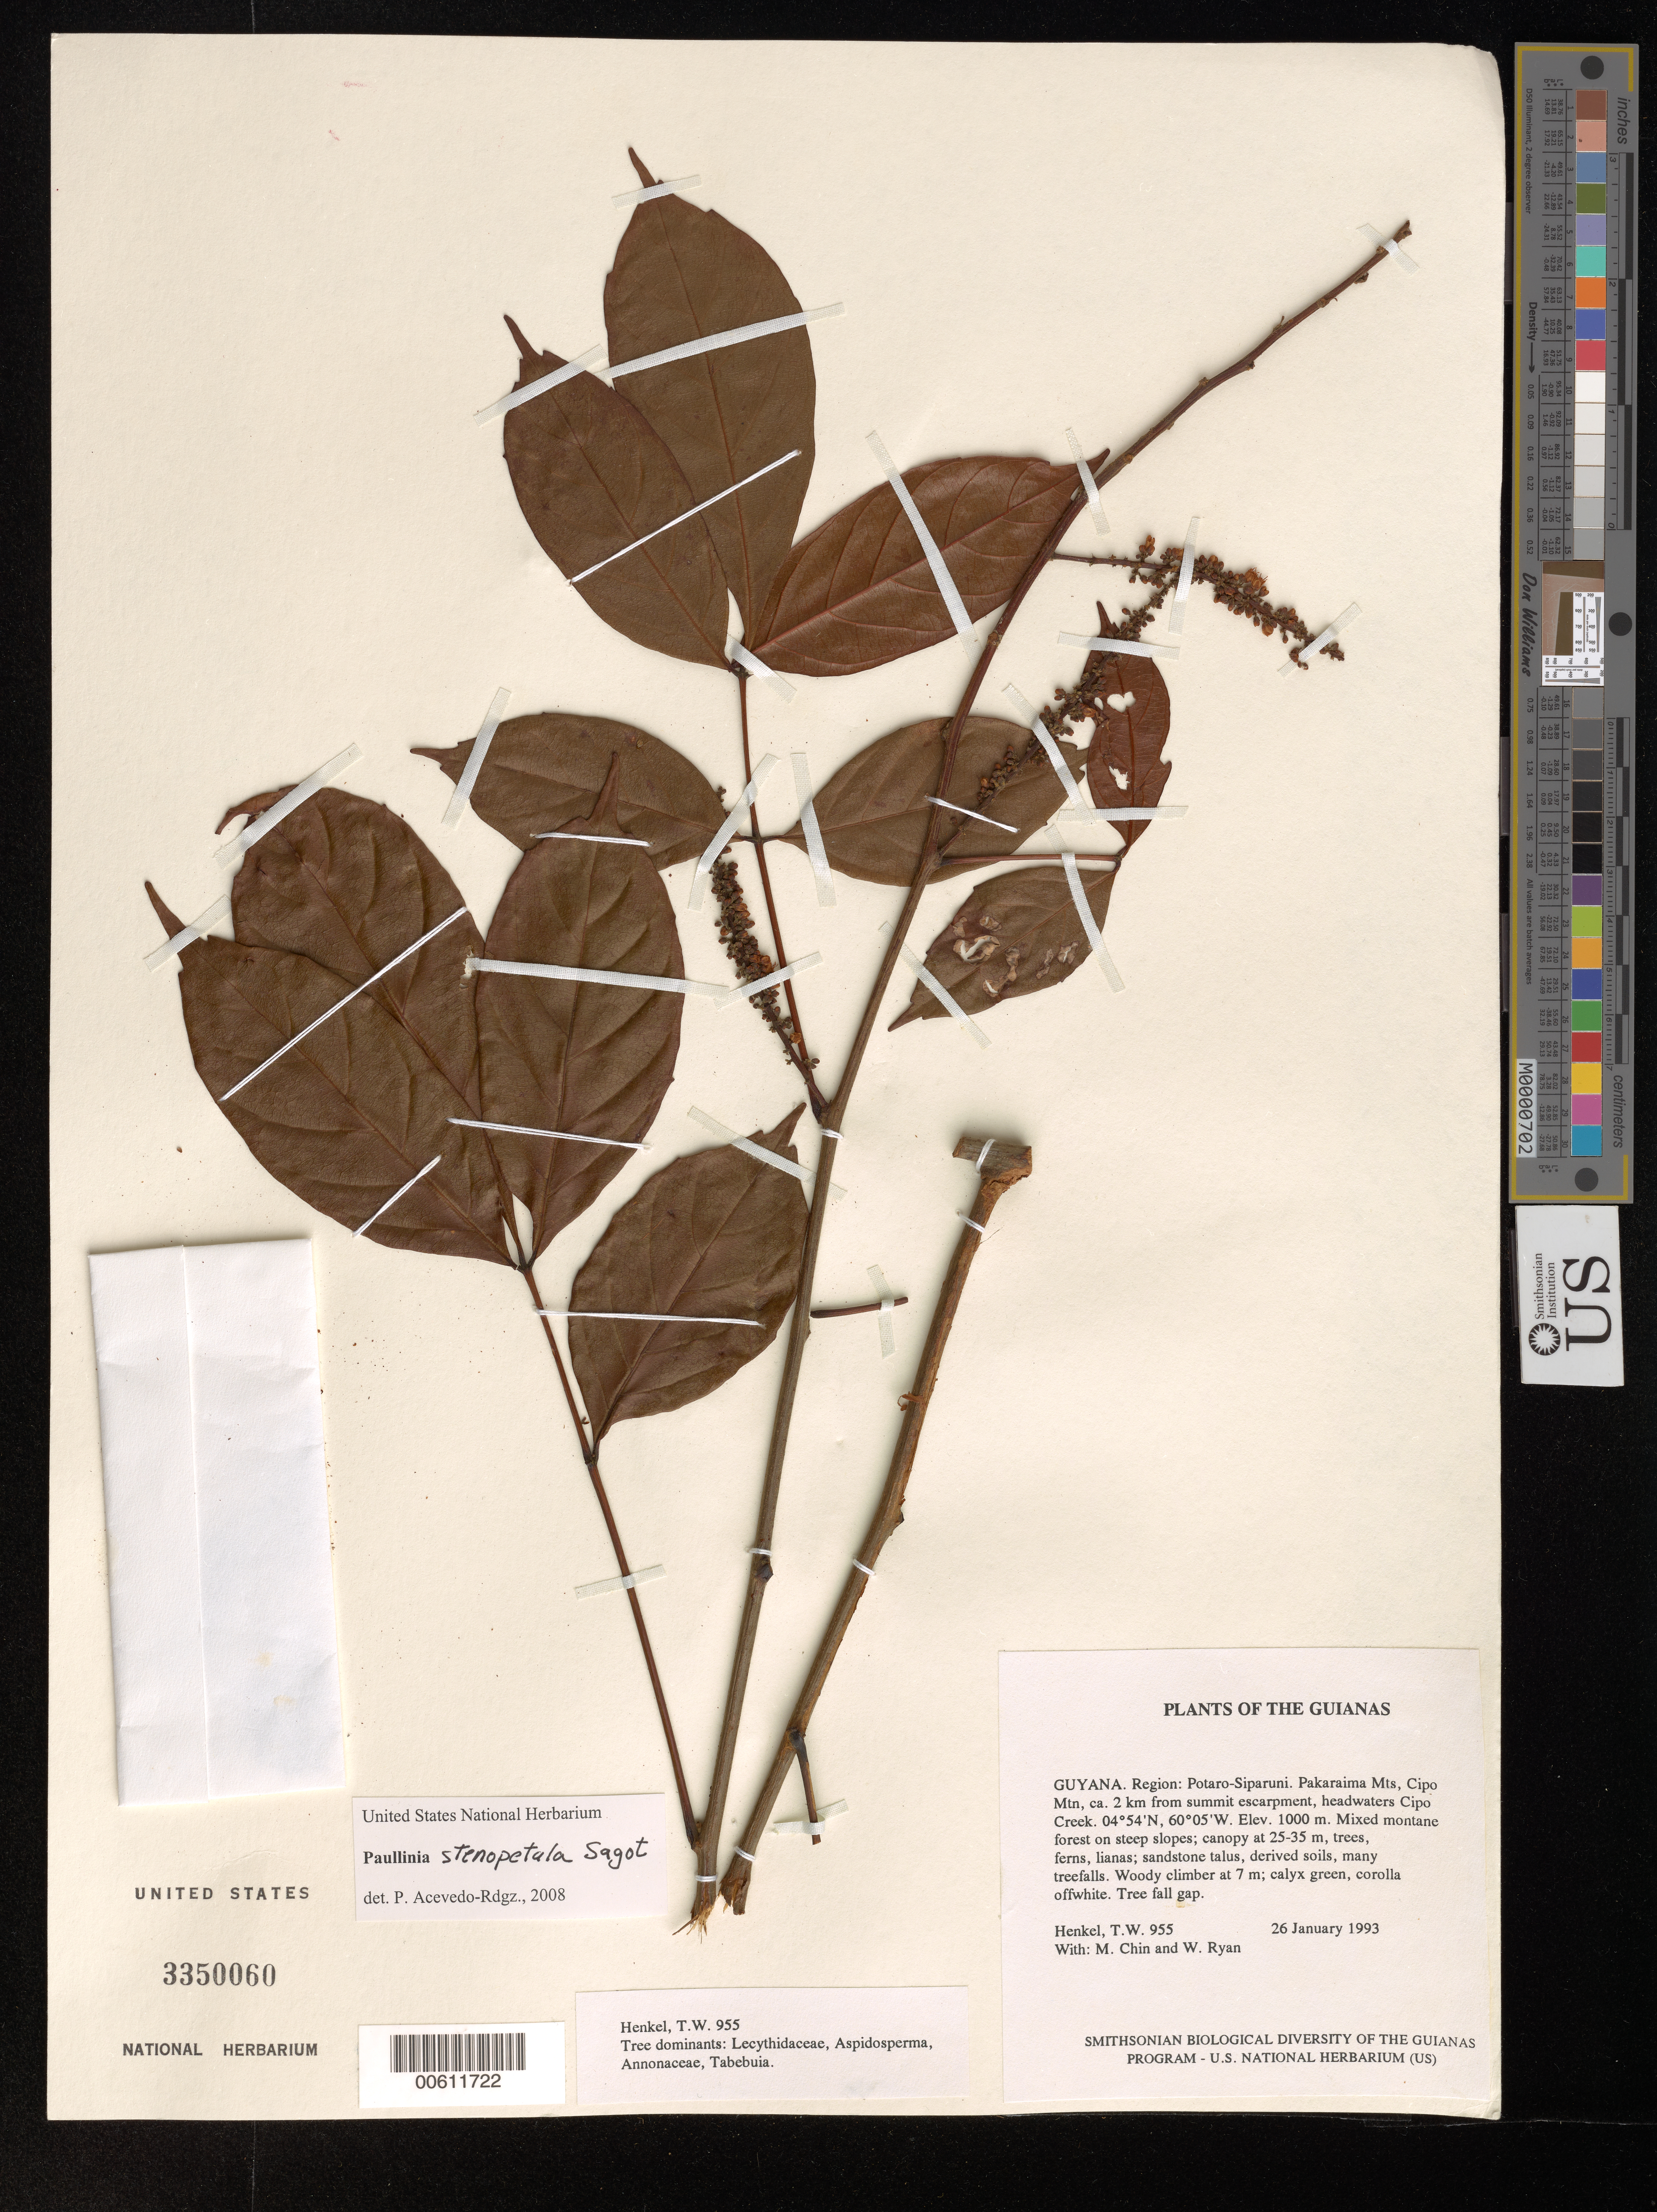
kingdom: Plantae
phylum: Tracheophyta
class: Magnoliopsida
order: Sapindales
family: Sapindaceae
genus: Paullinia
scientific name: Paullinia stenopetala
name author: Sagot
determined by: Acevedo-Rodríguez, P., (BOT), Smithsonian Institution - National Museum of Natural History (UNITED STATES)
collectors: T. Henkel, M. Chin & W. Ryan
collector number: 955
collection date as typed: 26 January 1993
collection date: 1993-01-26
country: Guyana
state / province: Potaro-Siparuni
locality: Pakaraima Mts, Cipo Mtn, ca. 2 km from summit escarpment, headwaters Cipo Creek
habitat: Mixed montane forest on steep slopes; canopy at 25-35 m; sandstone talus, derived soils, many treefalls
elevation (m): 1000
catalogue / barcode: US 3350060